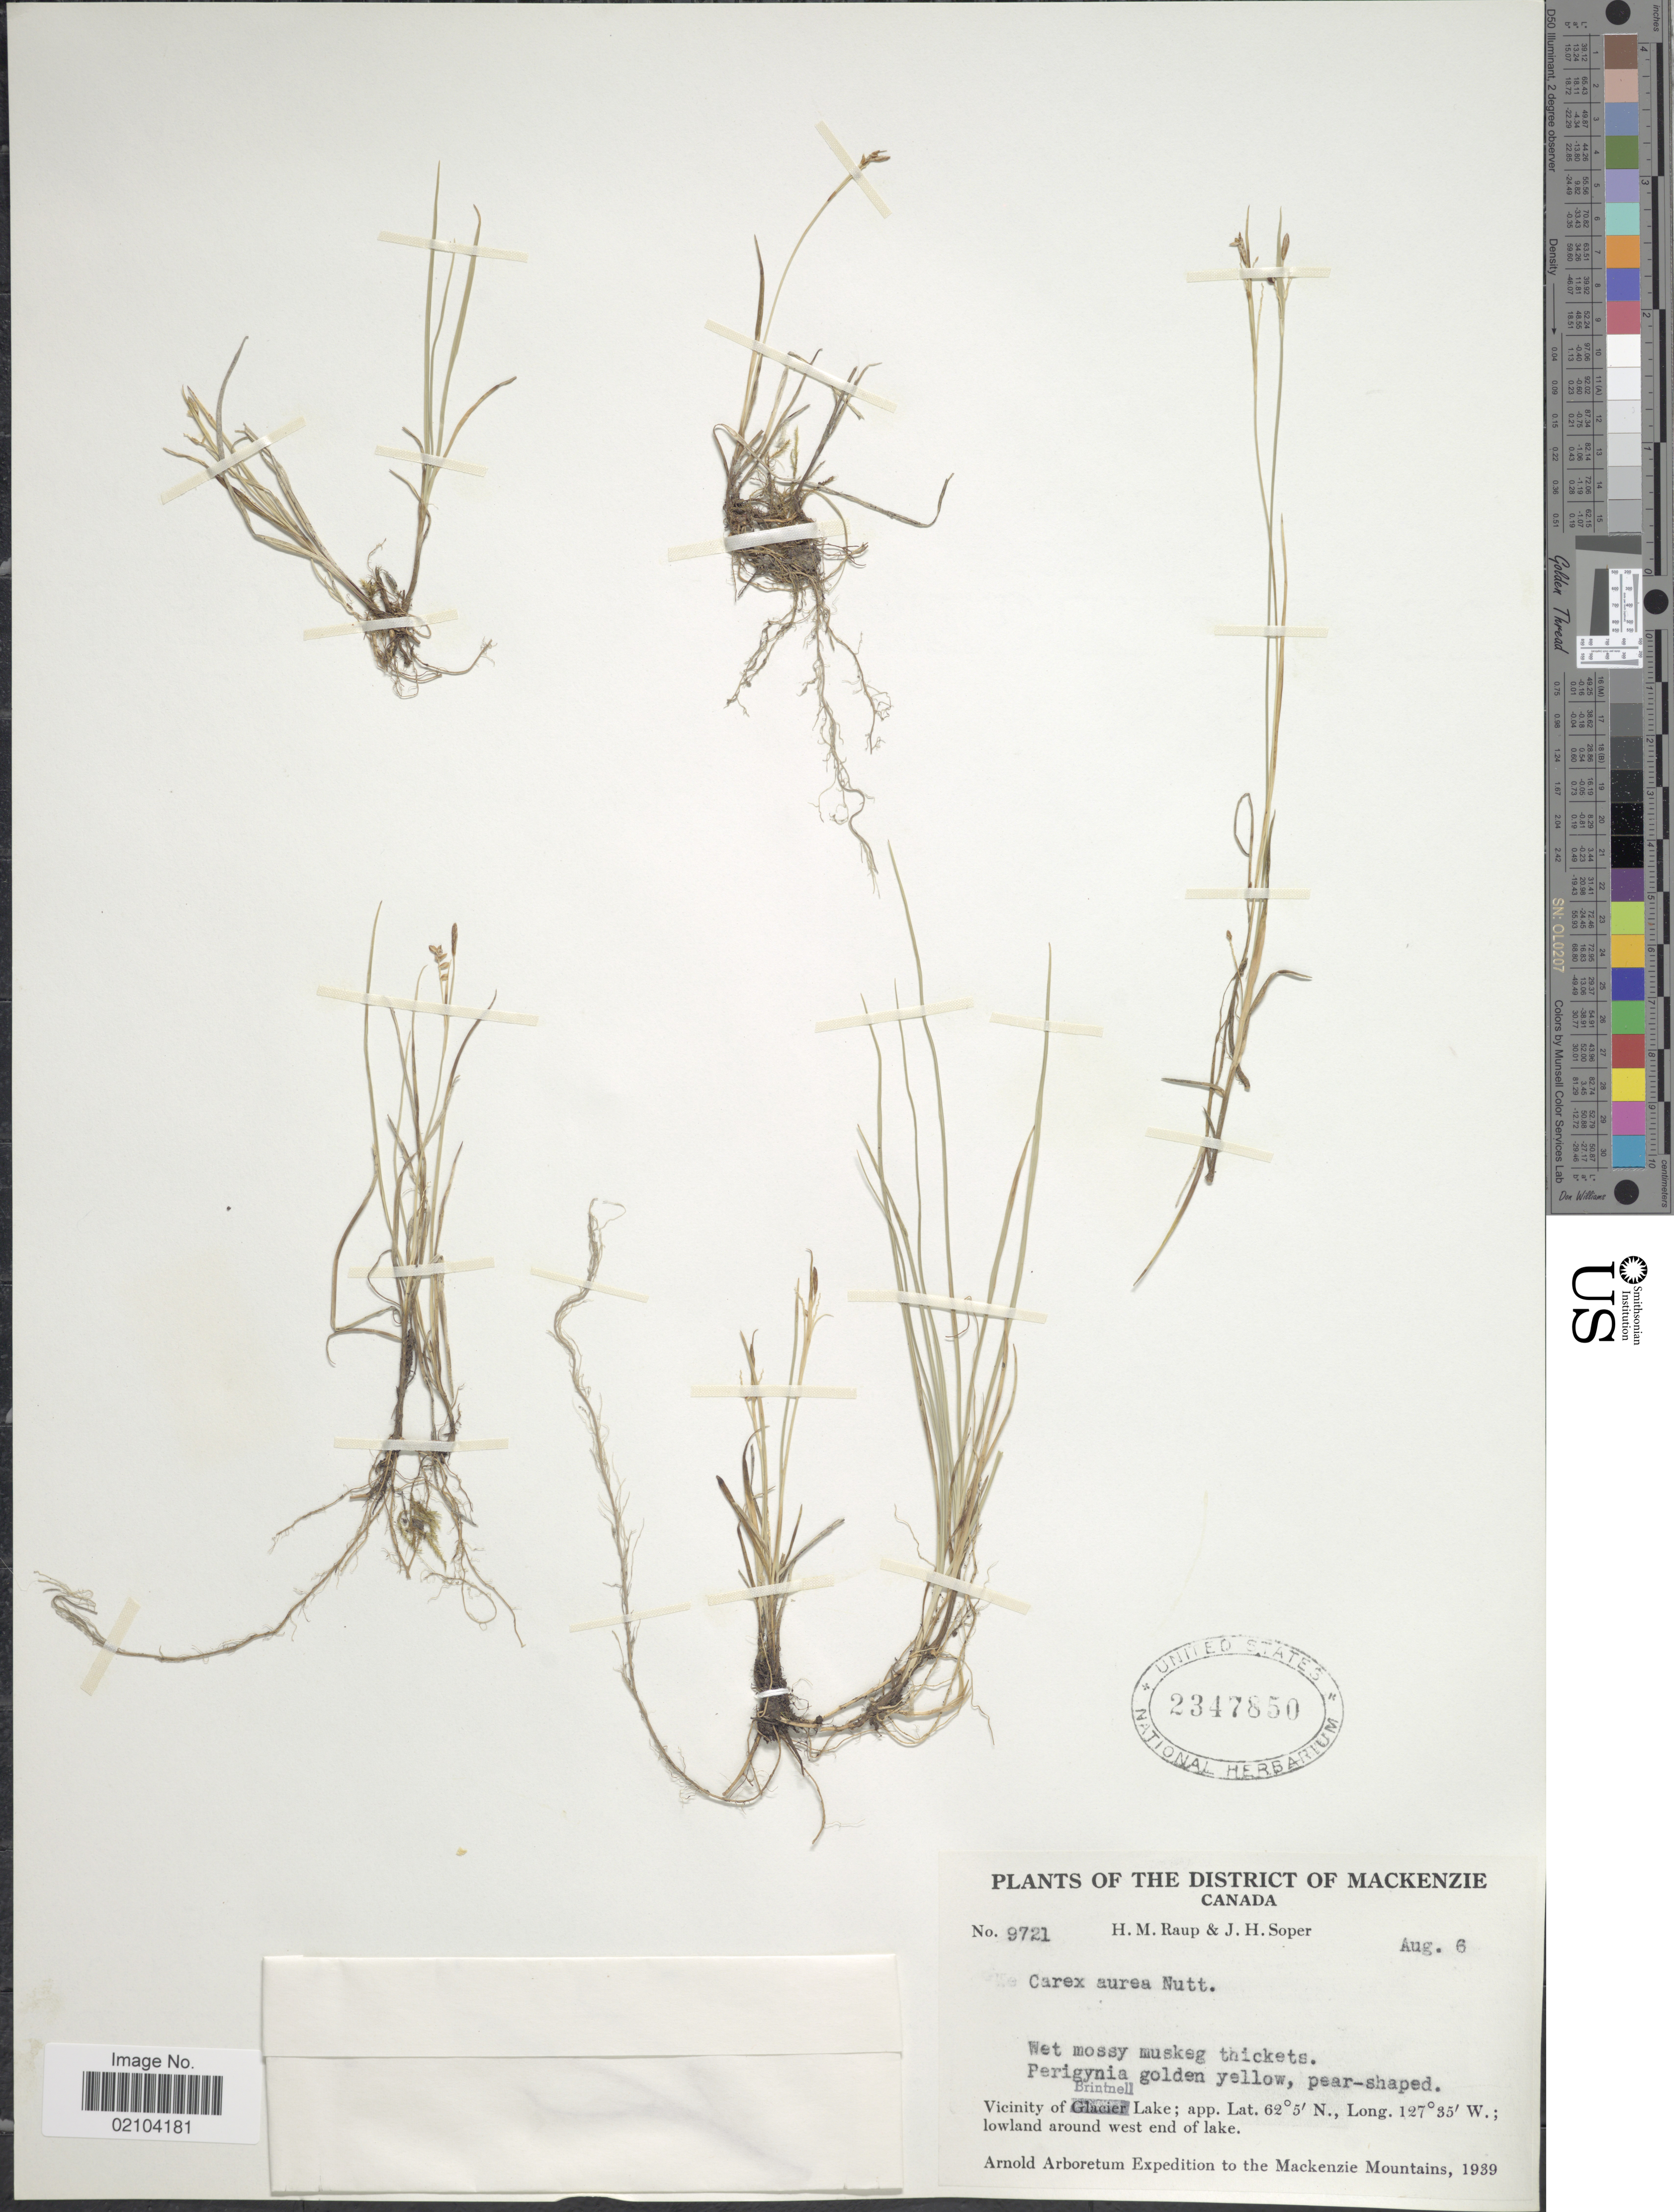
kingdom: Plantae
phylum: Tracheophyta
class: Liliopsida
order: Poales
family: Cyperaceae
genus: Carex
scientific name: Carex aurea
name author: Nutt.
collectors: P. M. Peterson, J. Saarela & S.F. Smith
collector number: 18581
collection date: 2004-07-14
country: Canada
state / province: Northwest Territories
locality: Northwest Territories. Richardson Mountains, 152 mi SW of Inuvik on Dempster Hwy (5) towards Eagle Plains, Rocky slopes near small creek.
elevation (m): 720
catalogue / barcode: US 3498183